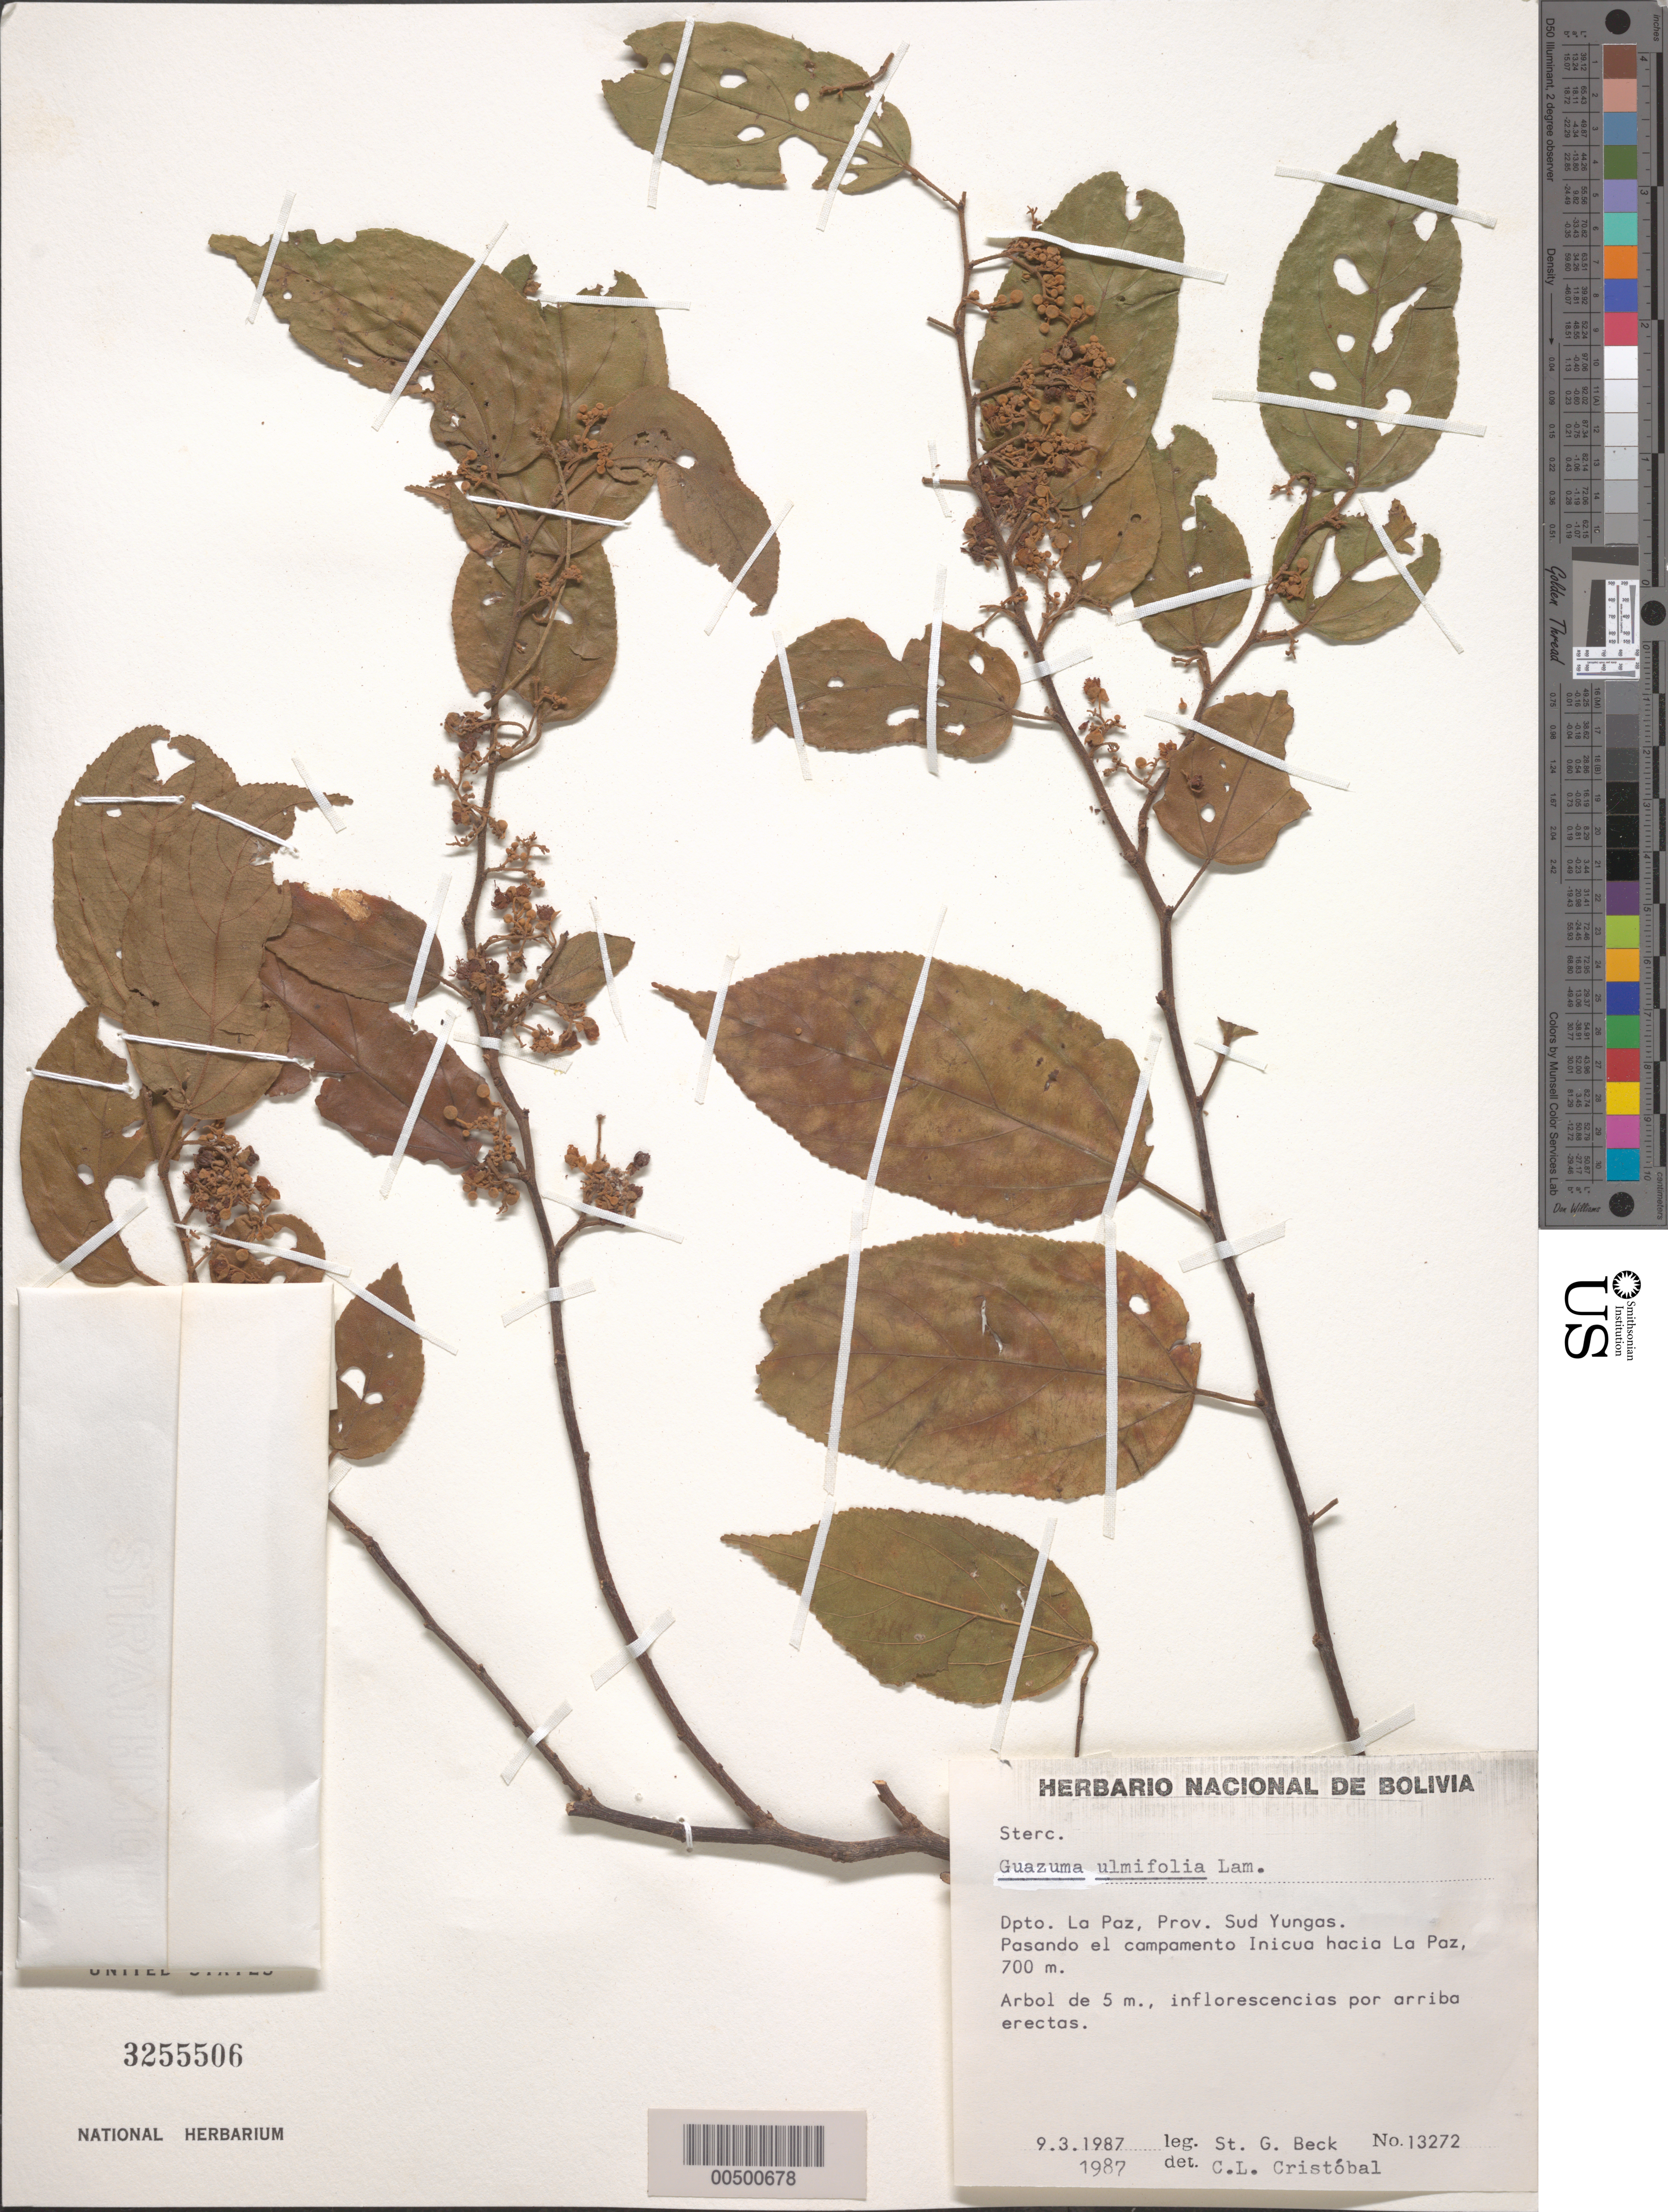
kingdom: Plantae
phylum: Tracheophyta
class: Magnoliopsida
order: Malvales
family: Malvaceae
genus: Guazuma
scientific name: Guazuma ulmifolia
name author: Lam.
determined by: Cristóbal, C. L.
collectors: S. G. Beck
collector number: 13272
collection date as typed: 09 Mar 1987 or 03 Sep 1987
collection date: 1987-03-09 or 1987-09-03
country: Bolivia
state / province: La Paz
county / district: Sud Yungas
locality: Pasando el Campamento Inicua Hacia La Paz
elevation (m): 700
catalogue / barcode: US 3255506